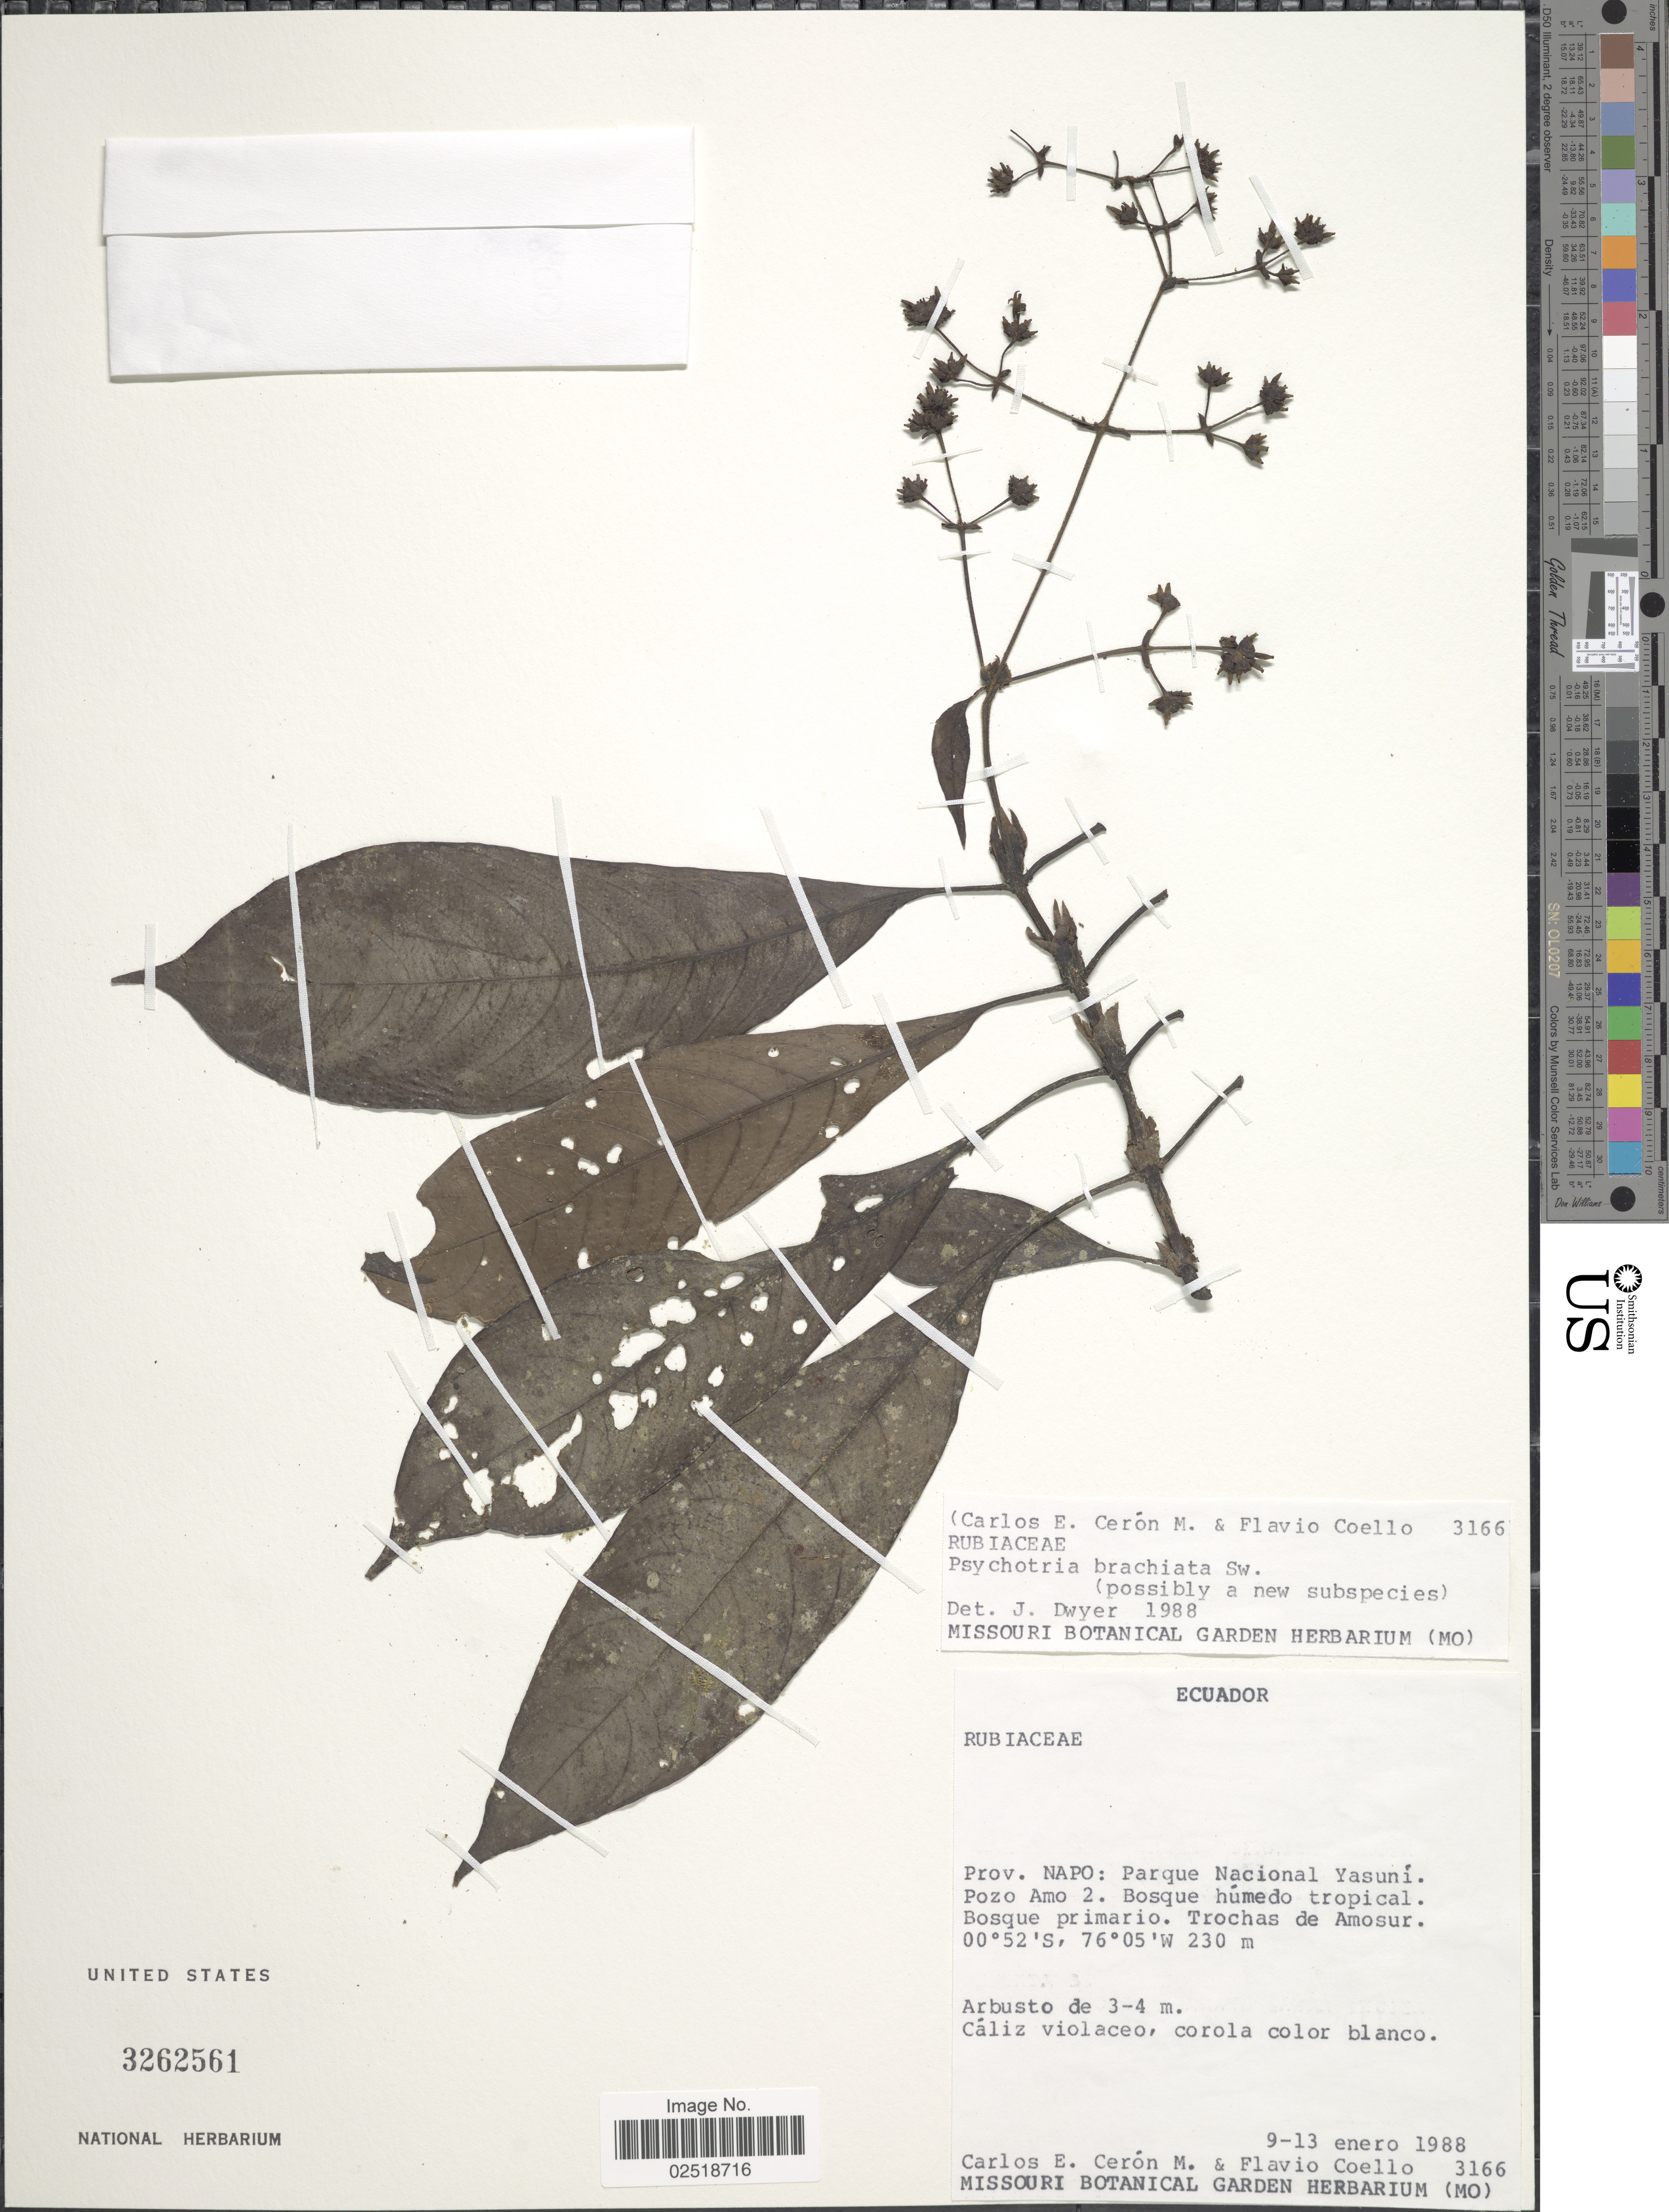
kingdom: Plantae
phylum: Tracheophyta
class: Magnoliopsida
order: Gentianales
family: Rubiaceae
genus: Psychotria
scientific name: Psychotria caerulea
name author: Ruiz & Pav.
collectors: C. E. Cerón M. & F. Coello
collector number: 3166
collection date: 1988-01-09/1988-01-13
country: Ecuador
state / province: Napo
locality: Parque Nacional Yasuní. Pozo Amo 2. Bosque húmedo tropical. Bosque primario. Trochas de Amosur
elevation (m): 230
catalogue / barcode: US 3262561